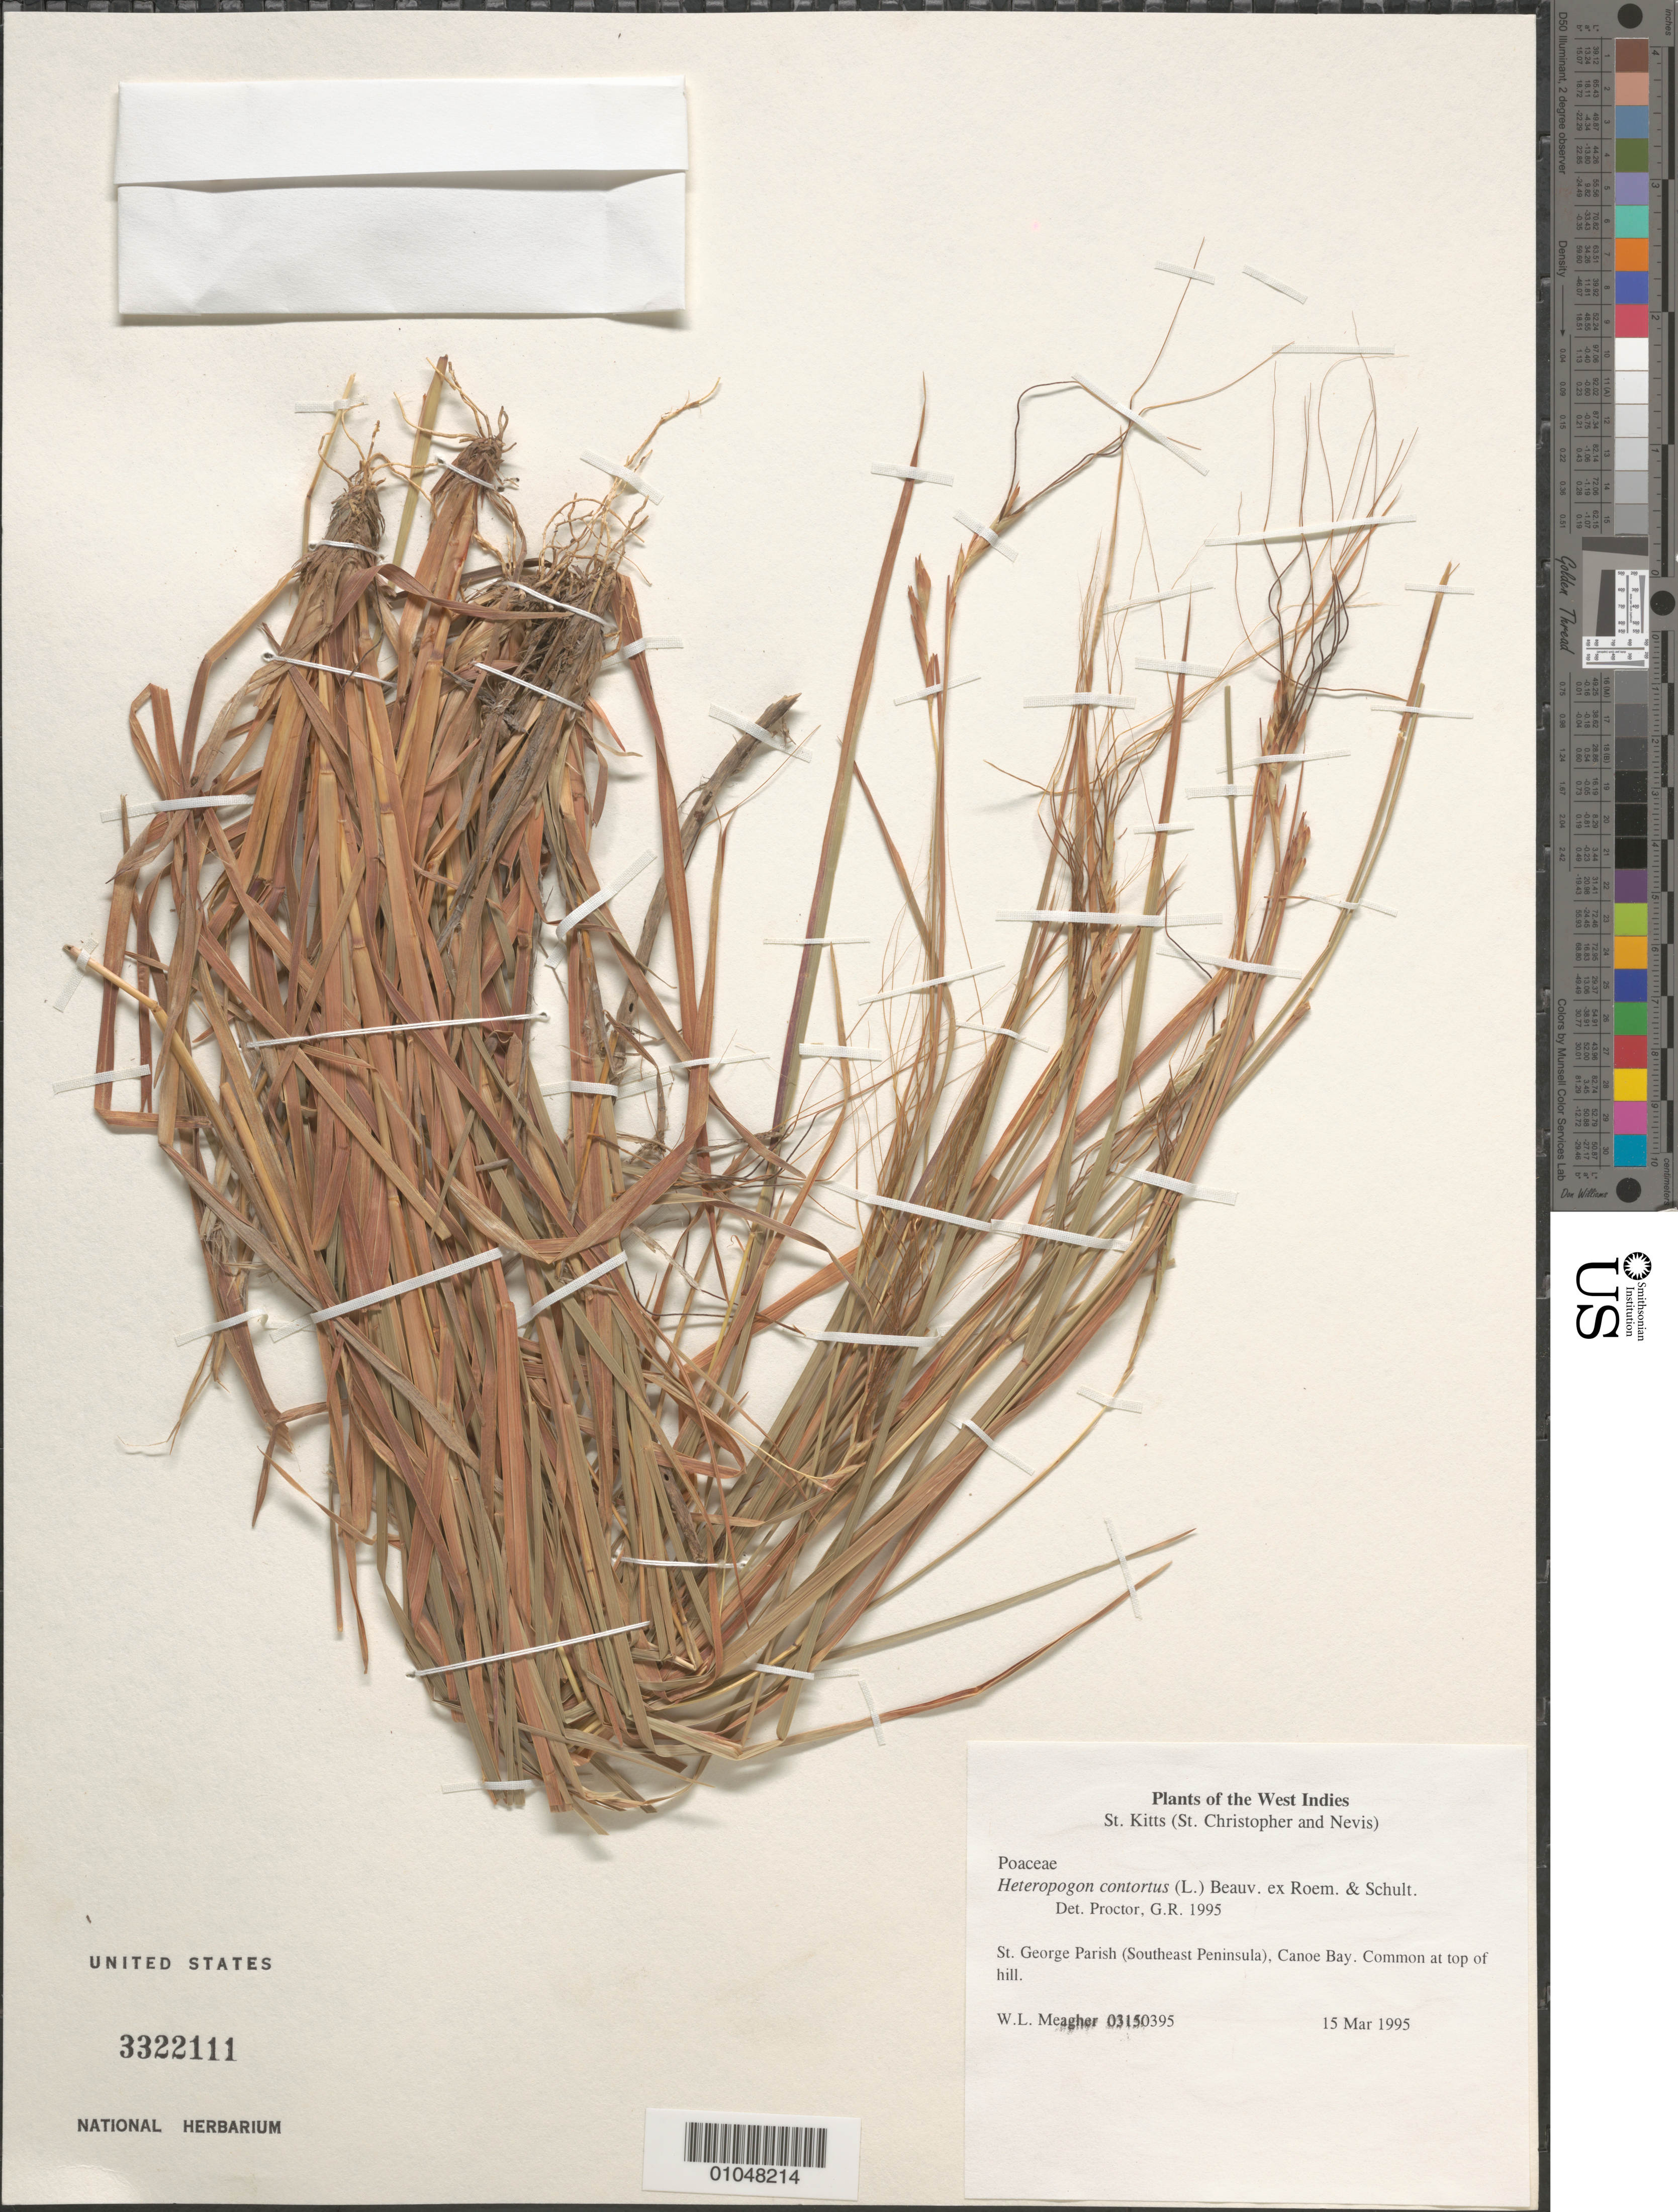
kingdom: Plantae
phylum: Tracheophyta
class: Liliopsida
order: Poales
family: Poaceae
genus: Heteropogon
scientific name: Heteropogon contortus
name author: (L.) P. Beauv. ex Roem. & Schult.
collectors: W. Meagher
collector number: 03150395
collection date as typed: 15 Mar 1995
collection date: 1995-03-15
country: St. Christopher-Nevis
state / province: St. George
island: St. Christopher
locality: SE Peninsula, Canoe Bay, Common at top of hill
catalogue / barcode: US 3322111